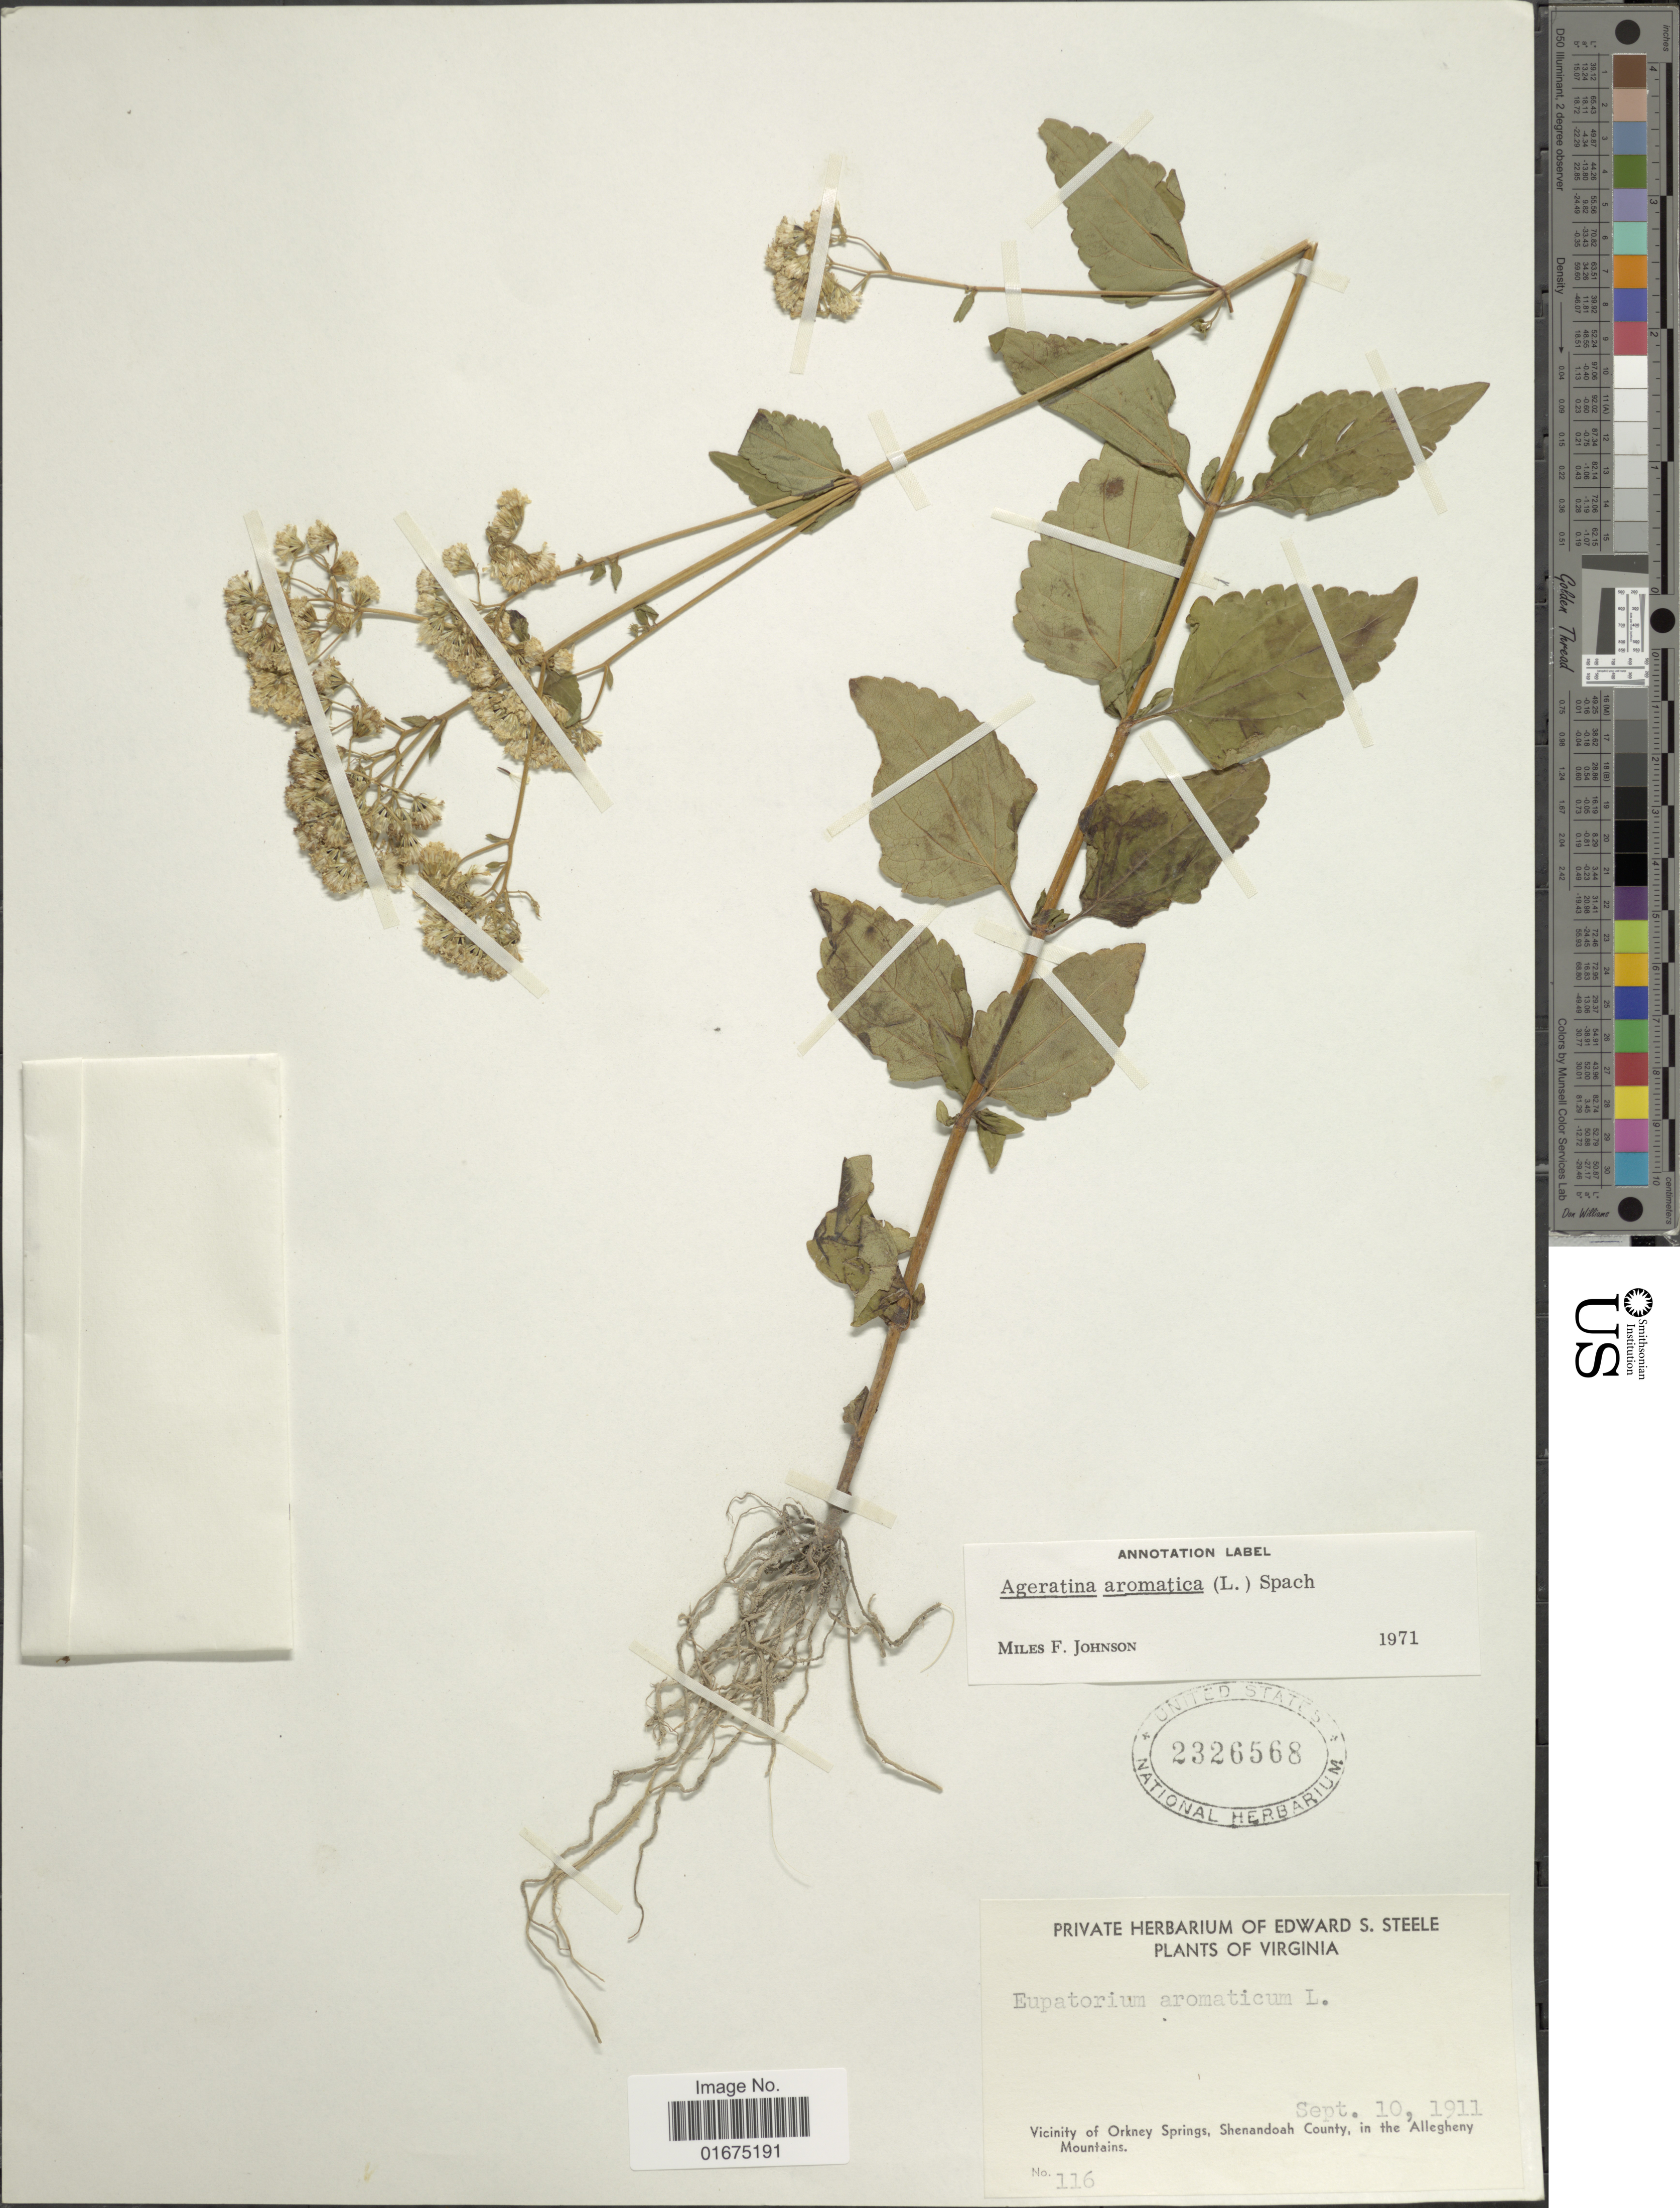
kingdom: Plantae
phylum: Tracheophyta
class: Magnoliopsida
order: Asterales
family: Asteraceae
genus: Ageratina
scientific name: Ageratina aromatica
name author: (L.) Spach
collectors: ex herb. Edward S. Steele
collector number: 116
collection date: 1911-09-10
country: United States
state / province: Virginia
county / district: Shenandoah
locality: Vicinity of Orkney Springs, Shenandoah County, in the Allegheny Mountains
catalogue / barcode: US 2326568